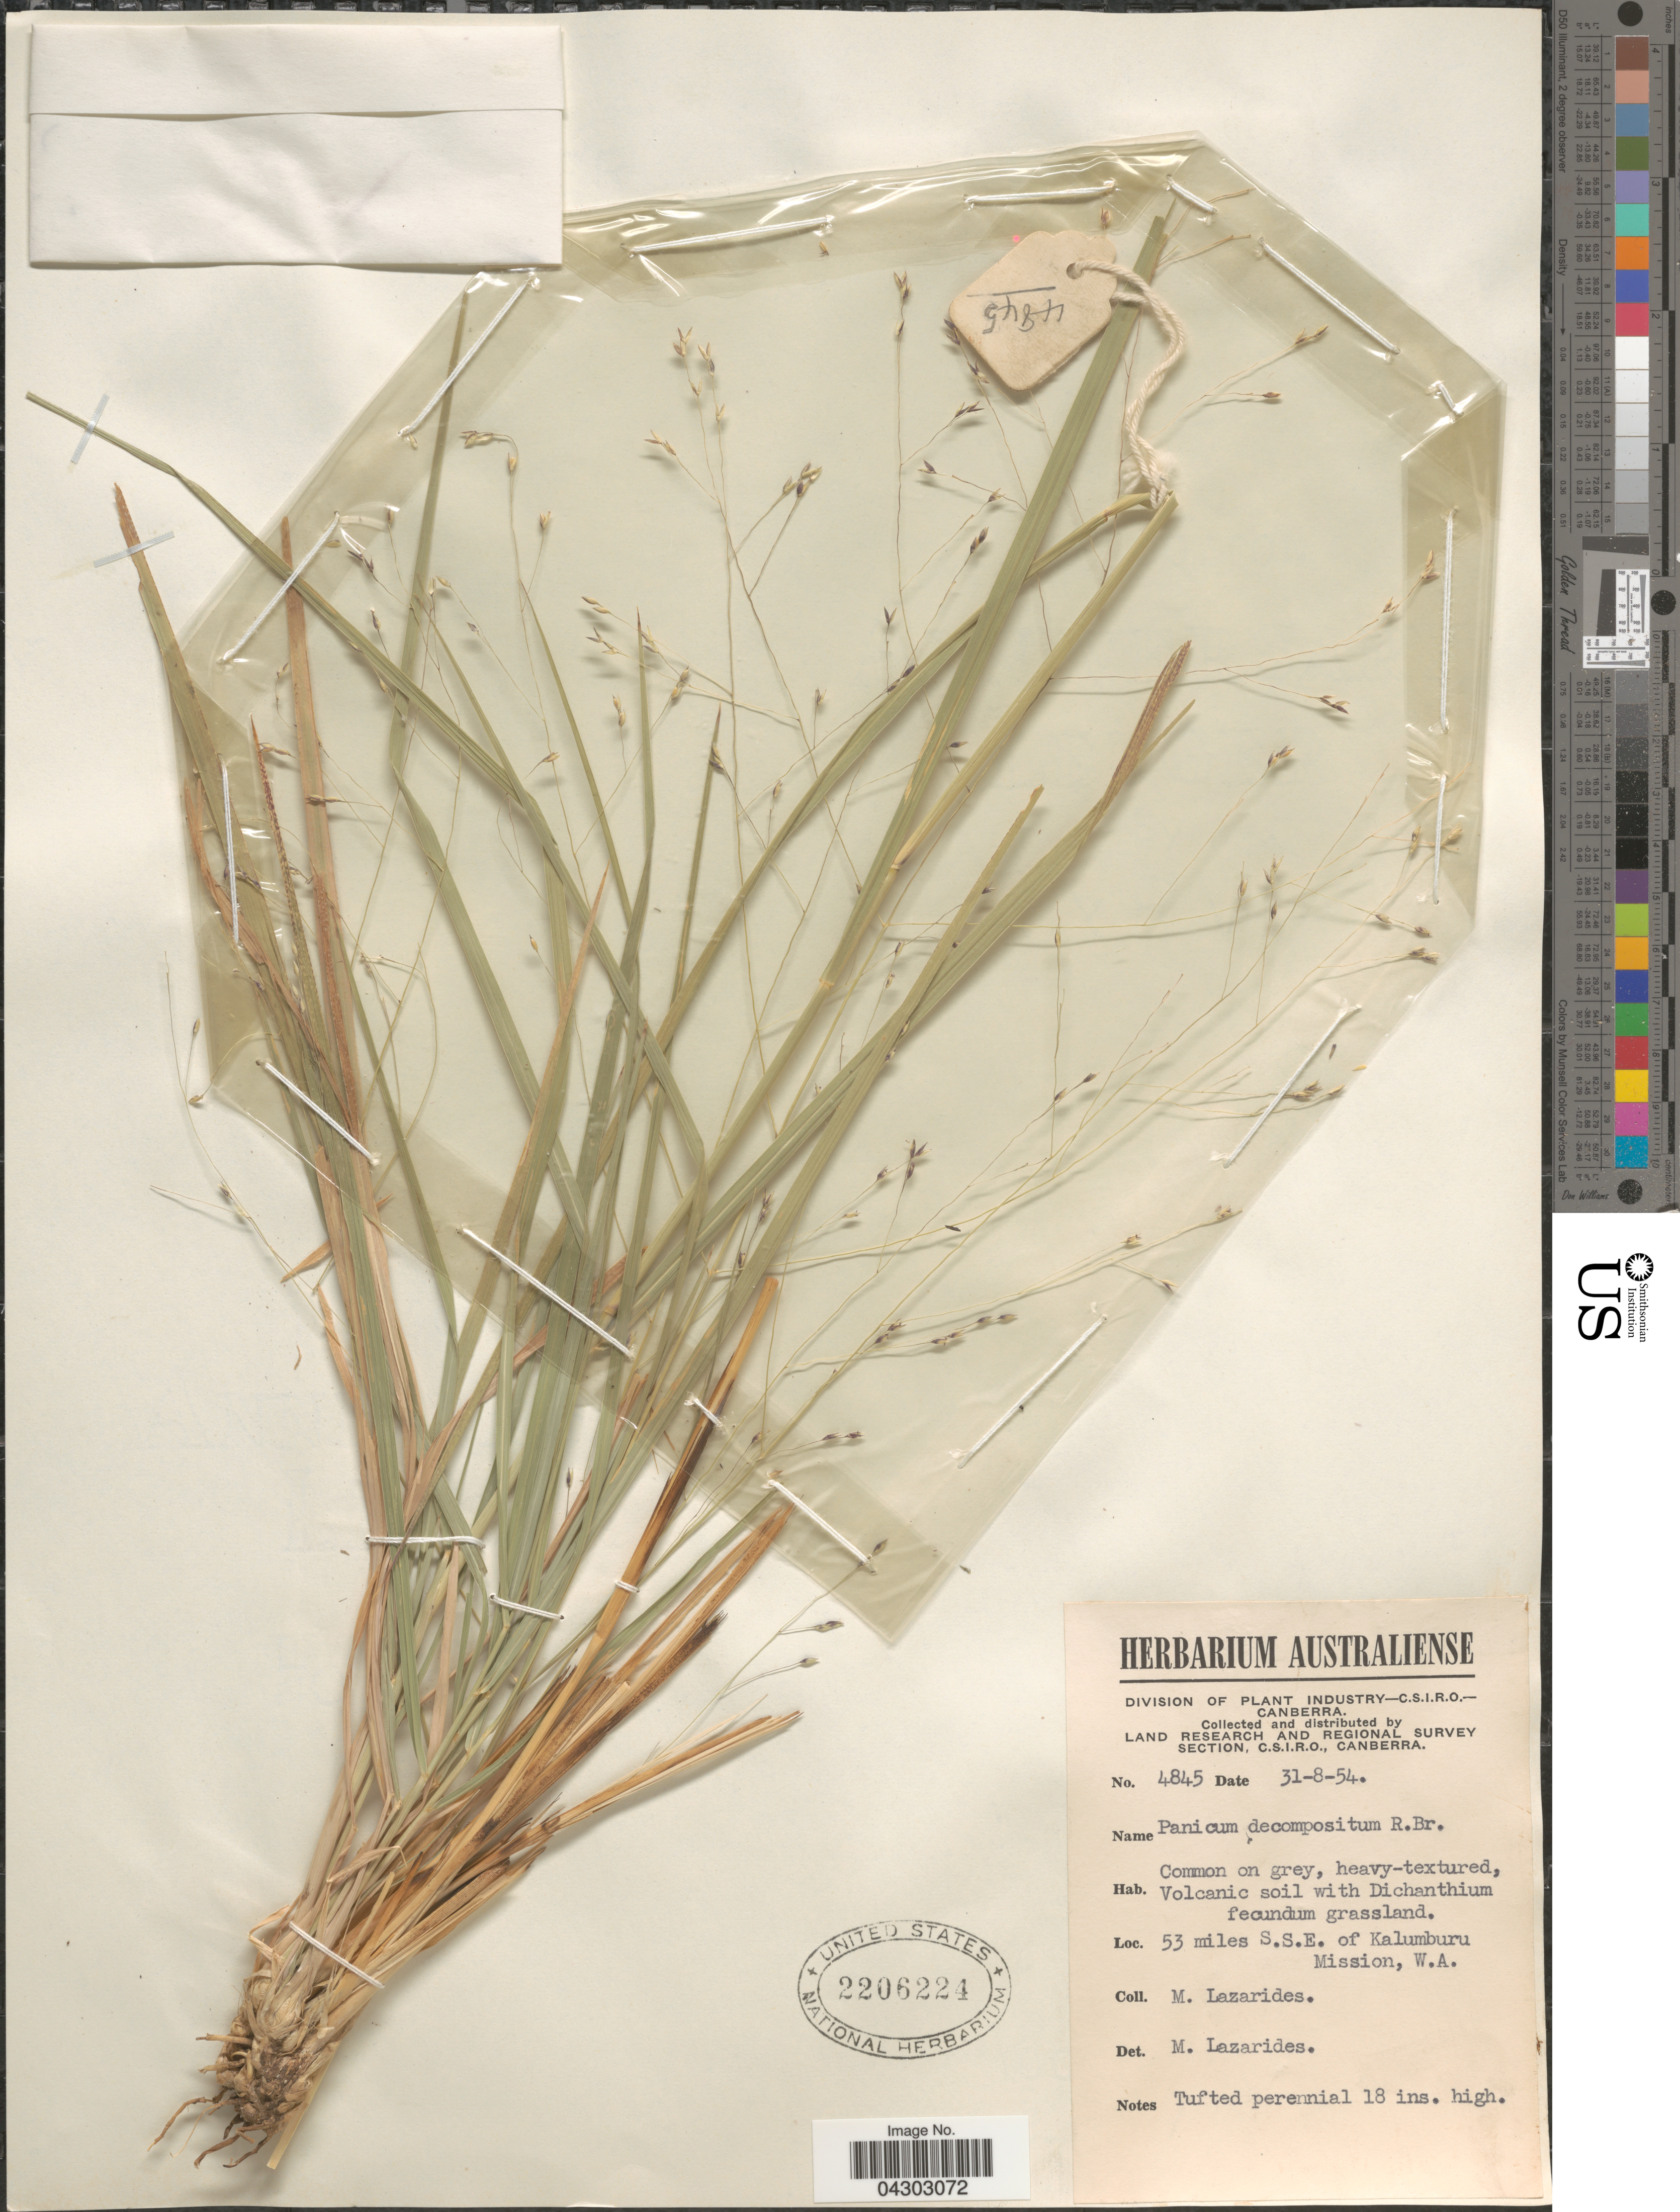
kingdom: Plantae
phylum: Tracheophyta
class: Liliopsida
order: Poales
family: Poaceae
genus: Panicum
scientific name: Panicum decompositum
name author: R. Br.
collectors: M. Lazarides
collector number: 4845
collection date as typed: Transcribed d/m/y: 31/8/54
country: Australia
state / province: Western Australia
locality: Land Research And Regional Survey Section. 53 miles S.S.E. of Kalumburu Mission.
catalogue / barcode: US 2206224